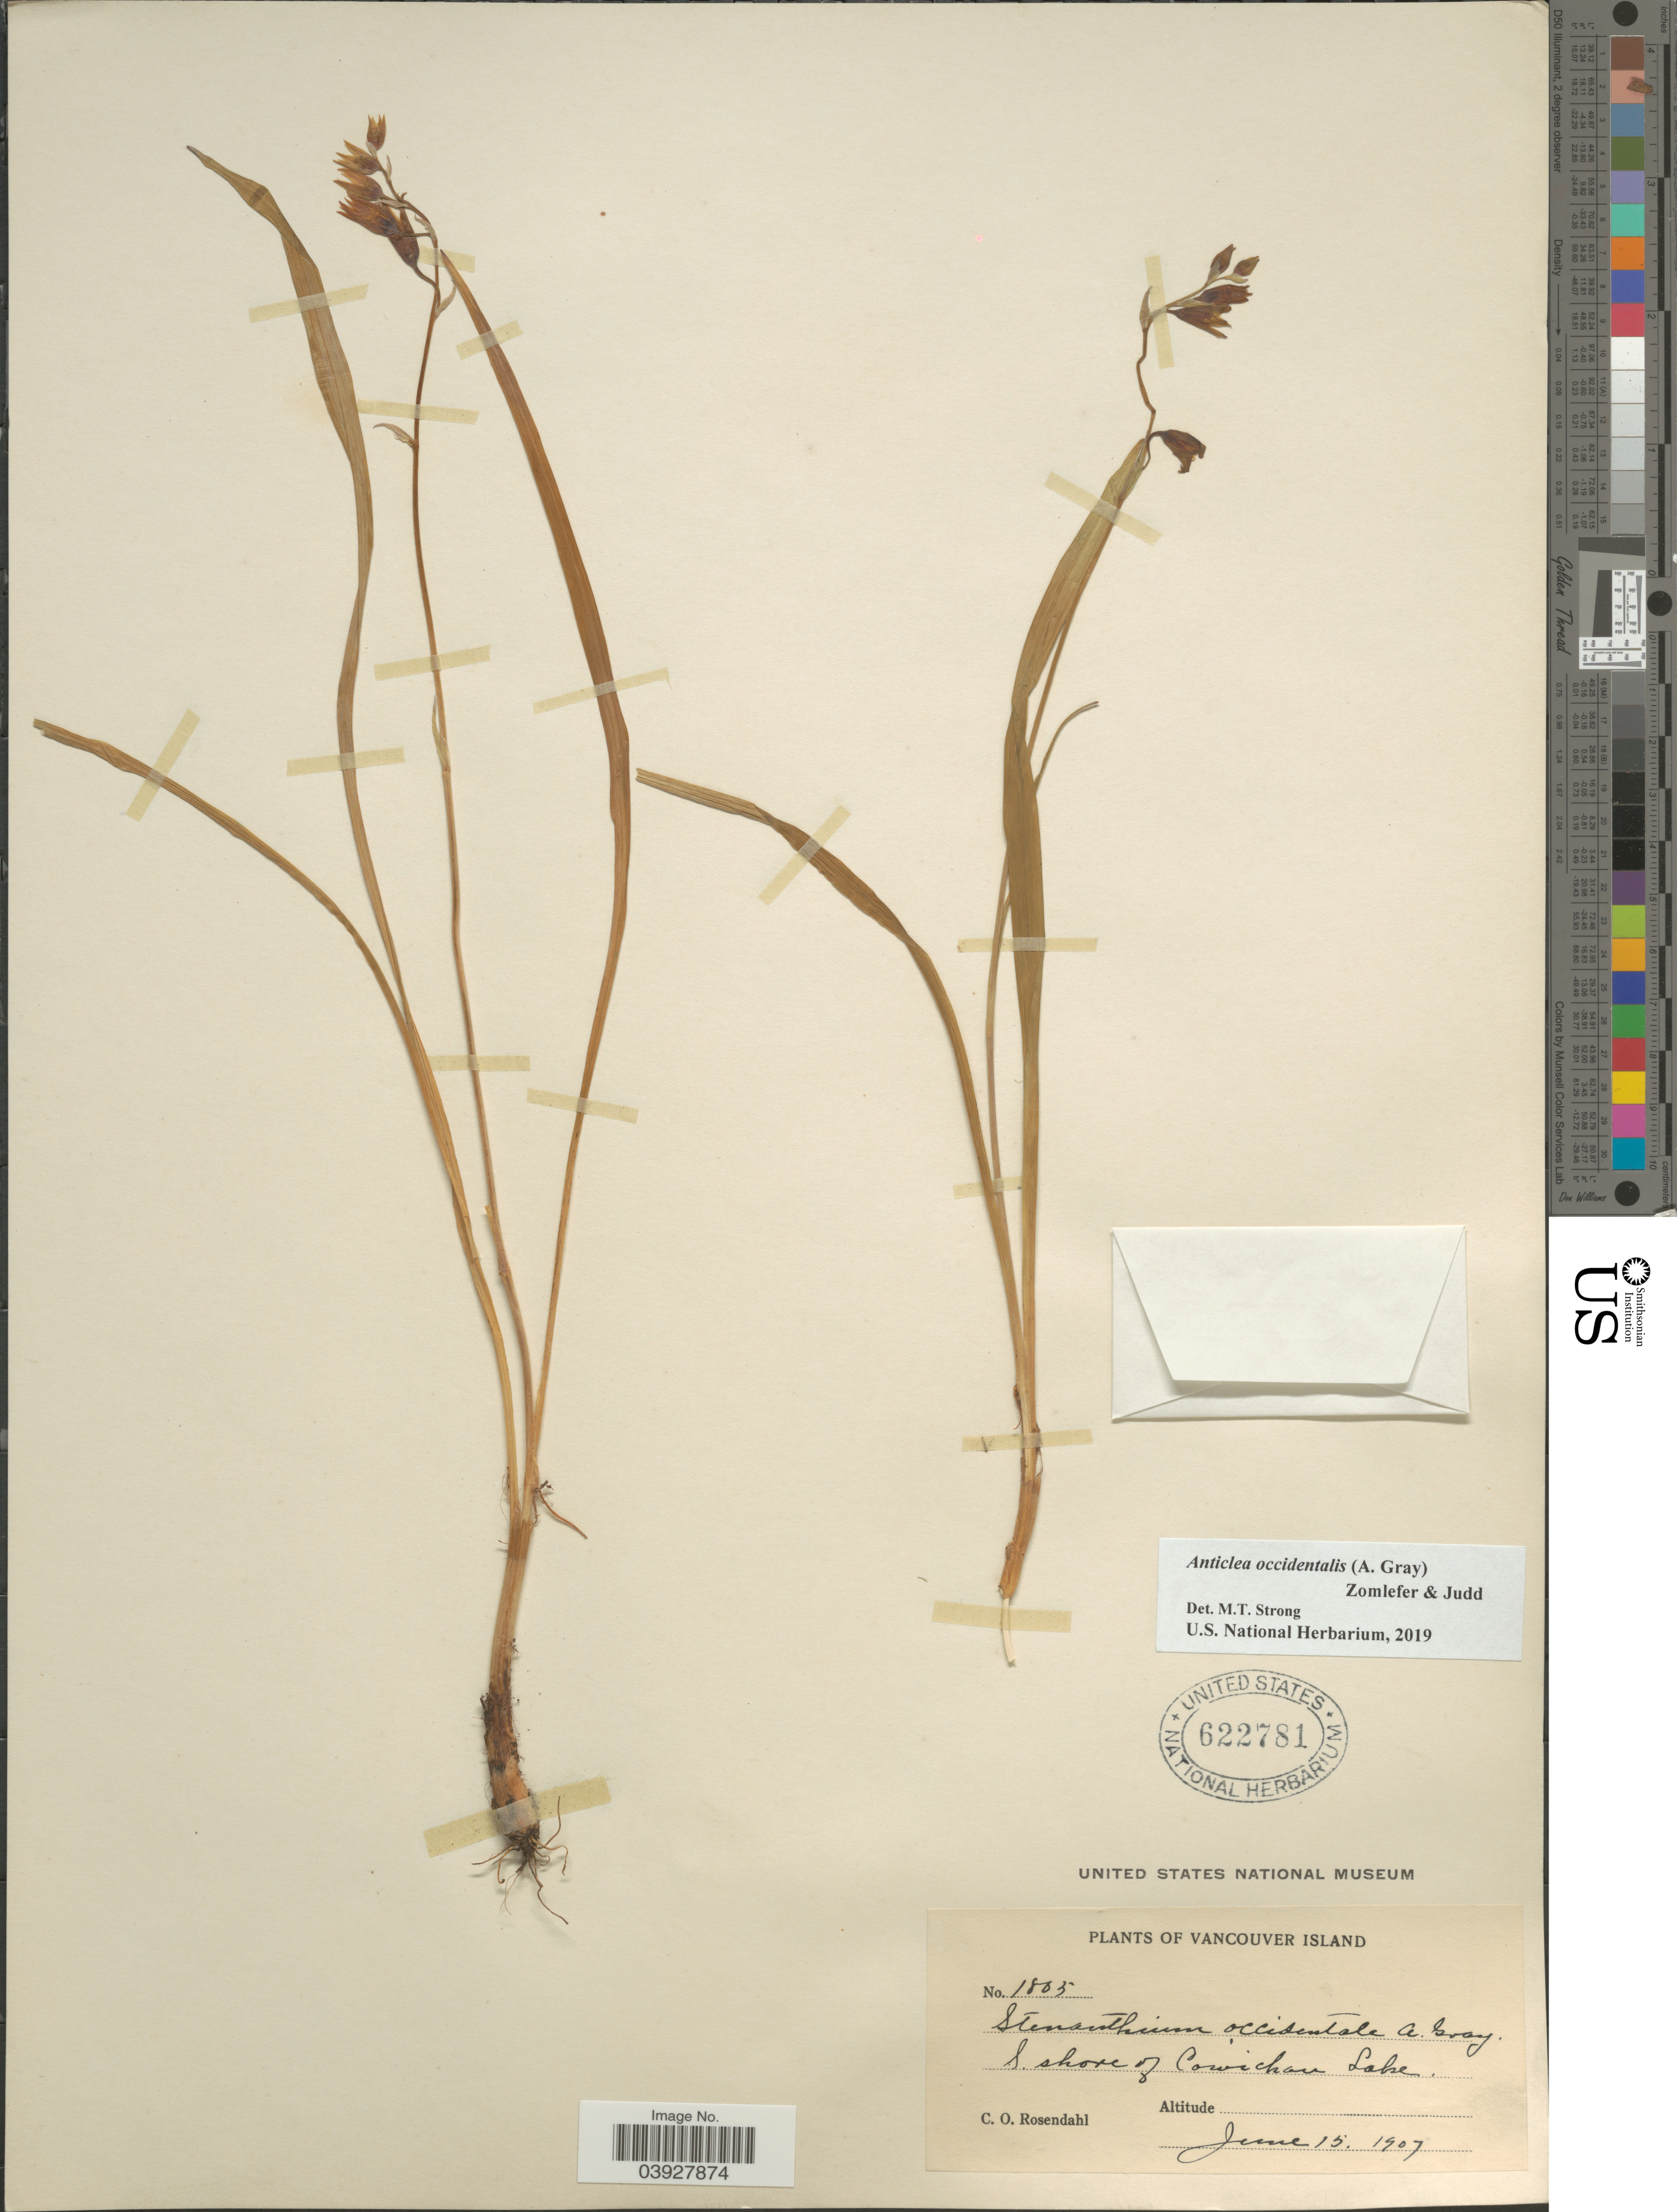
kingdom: Plantae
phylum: Tracheophyta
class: Liliopsida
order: Liliales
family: Melanthiaceae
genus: Anticlea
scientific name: Anticlea occidentalis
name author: (A. Gray) Zomlefer & Judd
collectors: C. O. Rosendahl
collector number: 1805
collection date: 1907-06-15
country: Canada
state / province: British Columbia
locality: Vancouver Island. S. shore of Cowichan Lake.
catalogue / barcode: US 622781